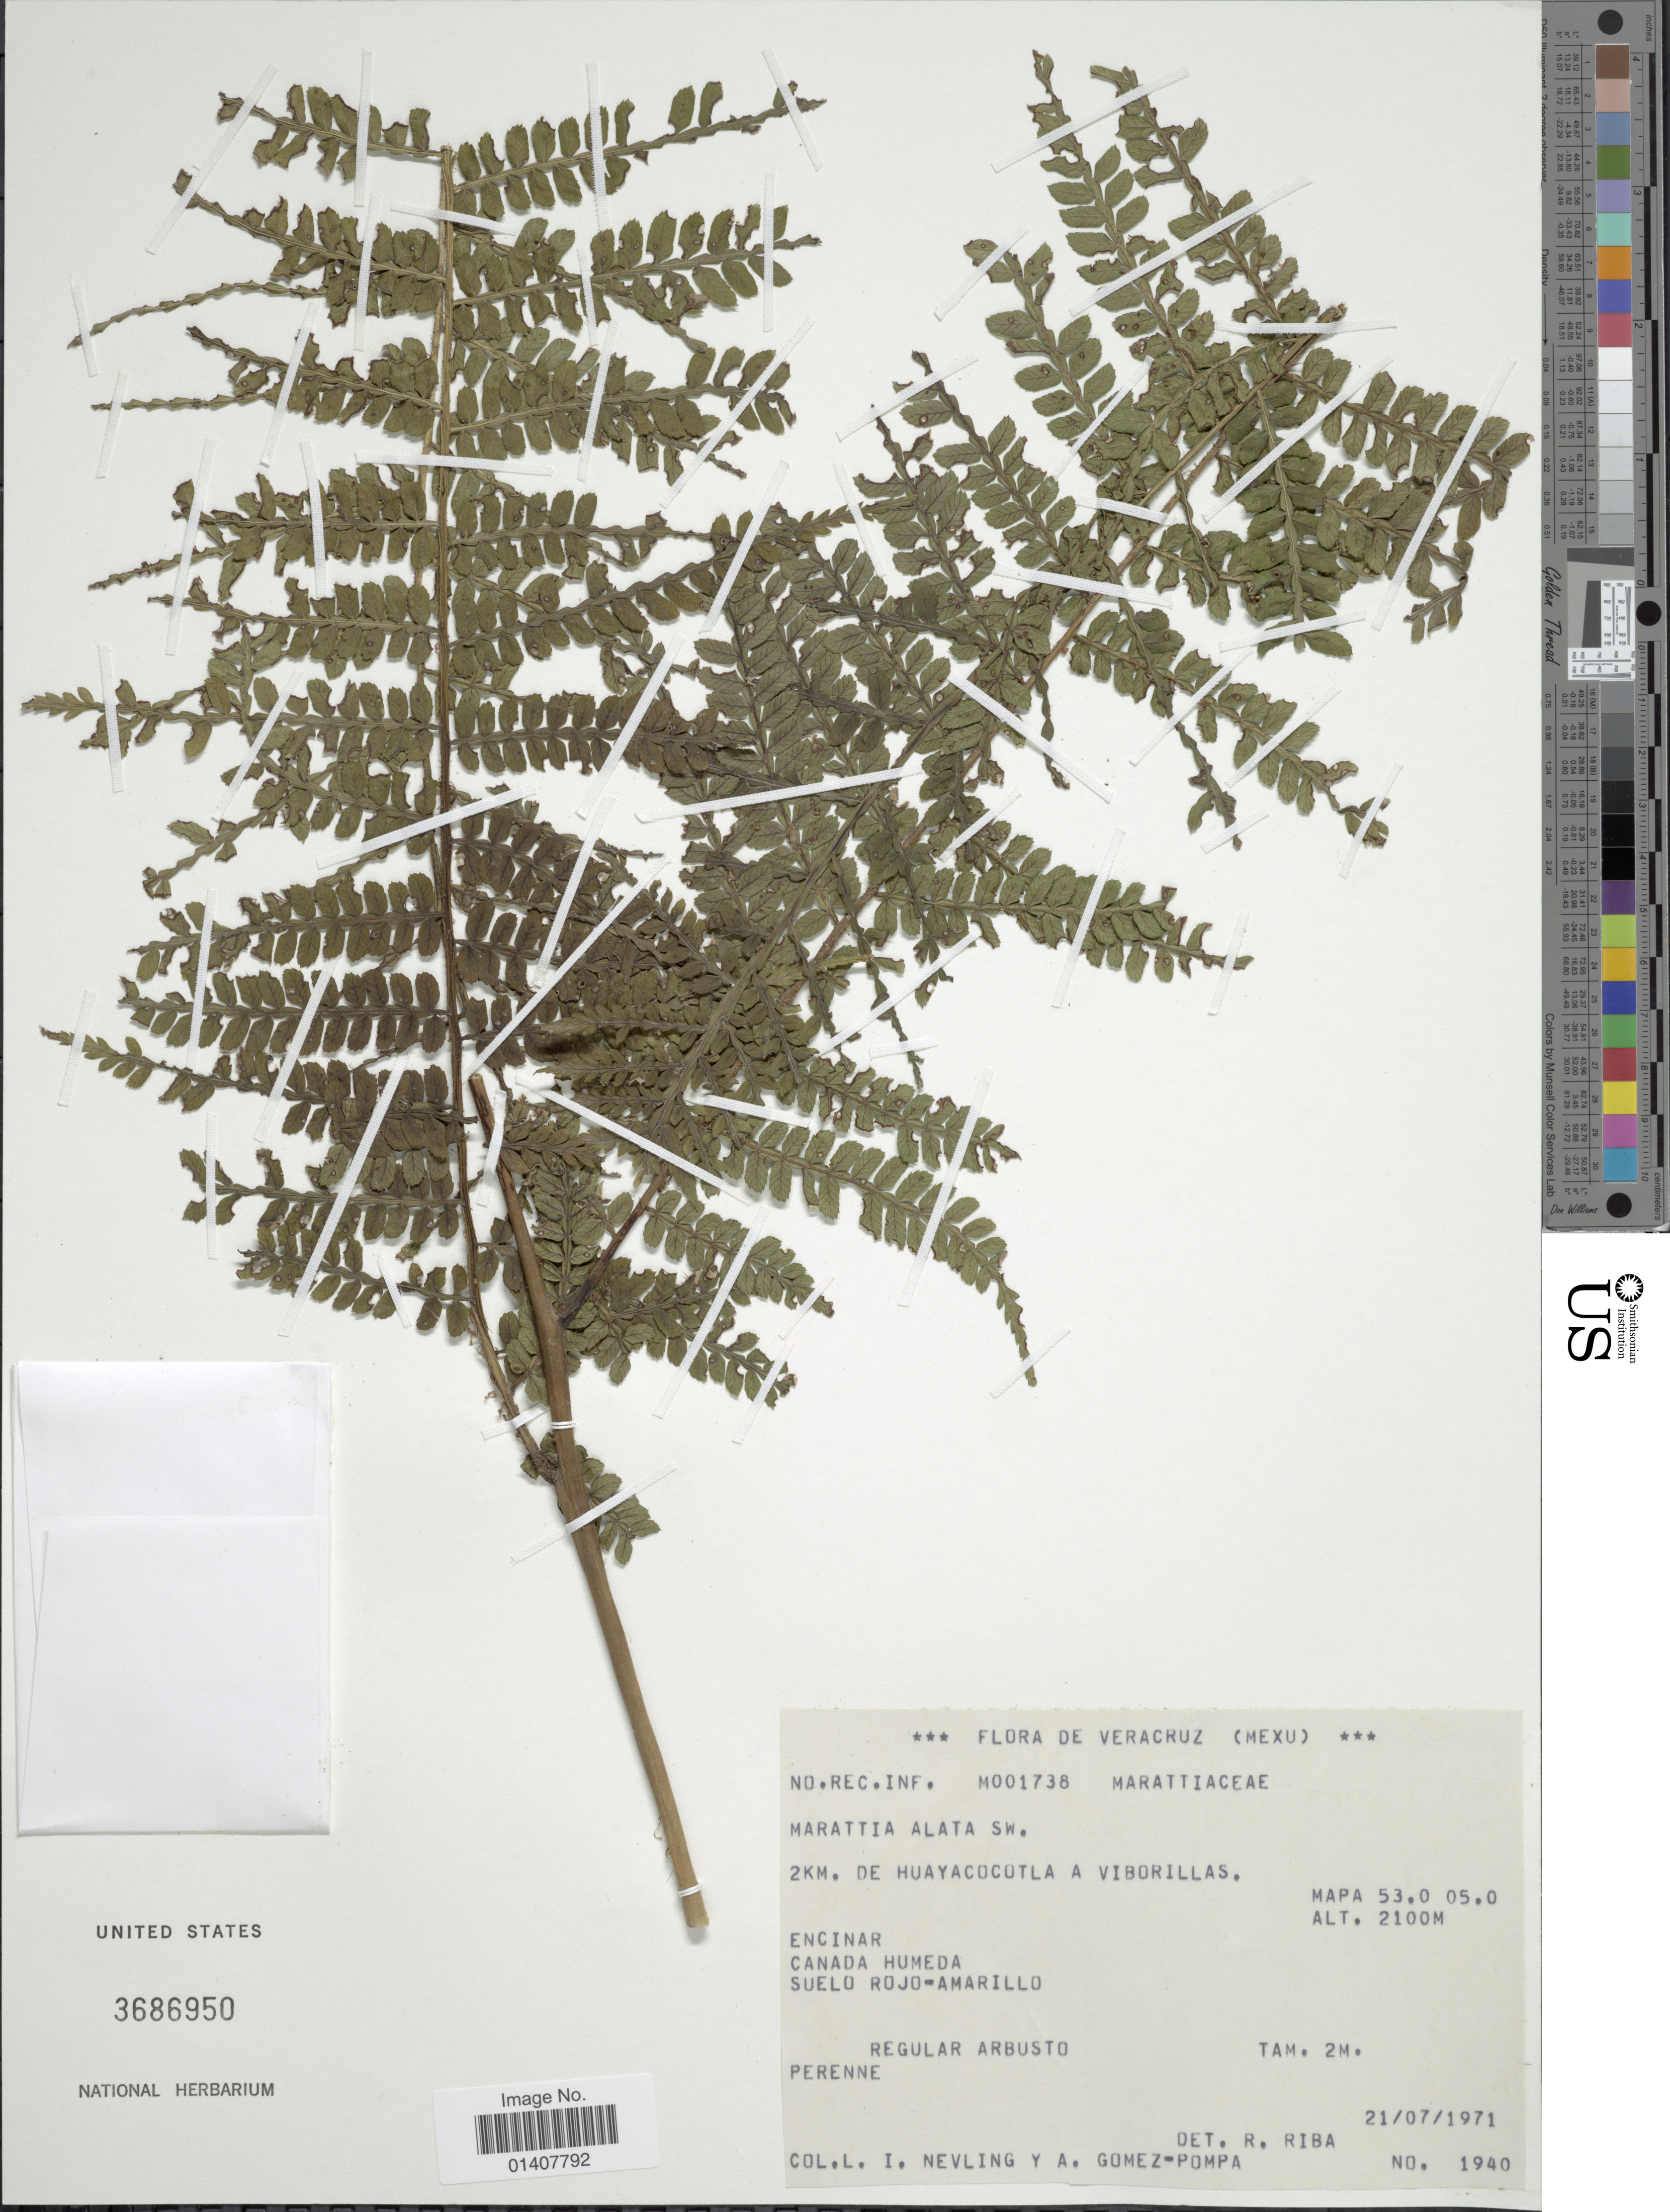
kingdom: Plantae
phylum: Tracheophyta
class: Polypodiopsida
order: Marattiales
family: Marattiaceae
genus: Marattia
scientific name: Marattia alata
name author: Sw.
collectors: I. Nevling & A. Gomez-P.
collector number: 1940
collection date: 1971-07-21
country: Mexico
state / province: Veracruz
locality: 2km de Huayacocotla a Viborillas, Encunar Canada Humeda, Suelo Rojo-Amarillo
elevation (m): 2100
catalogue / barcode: US 3686950